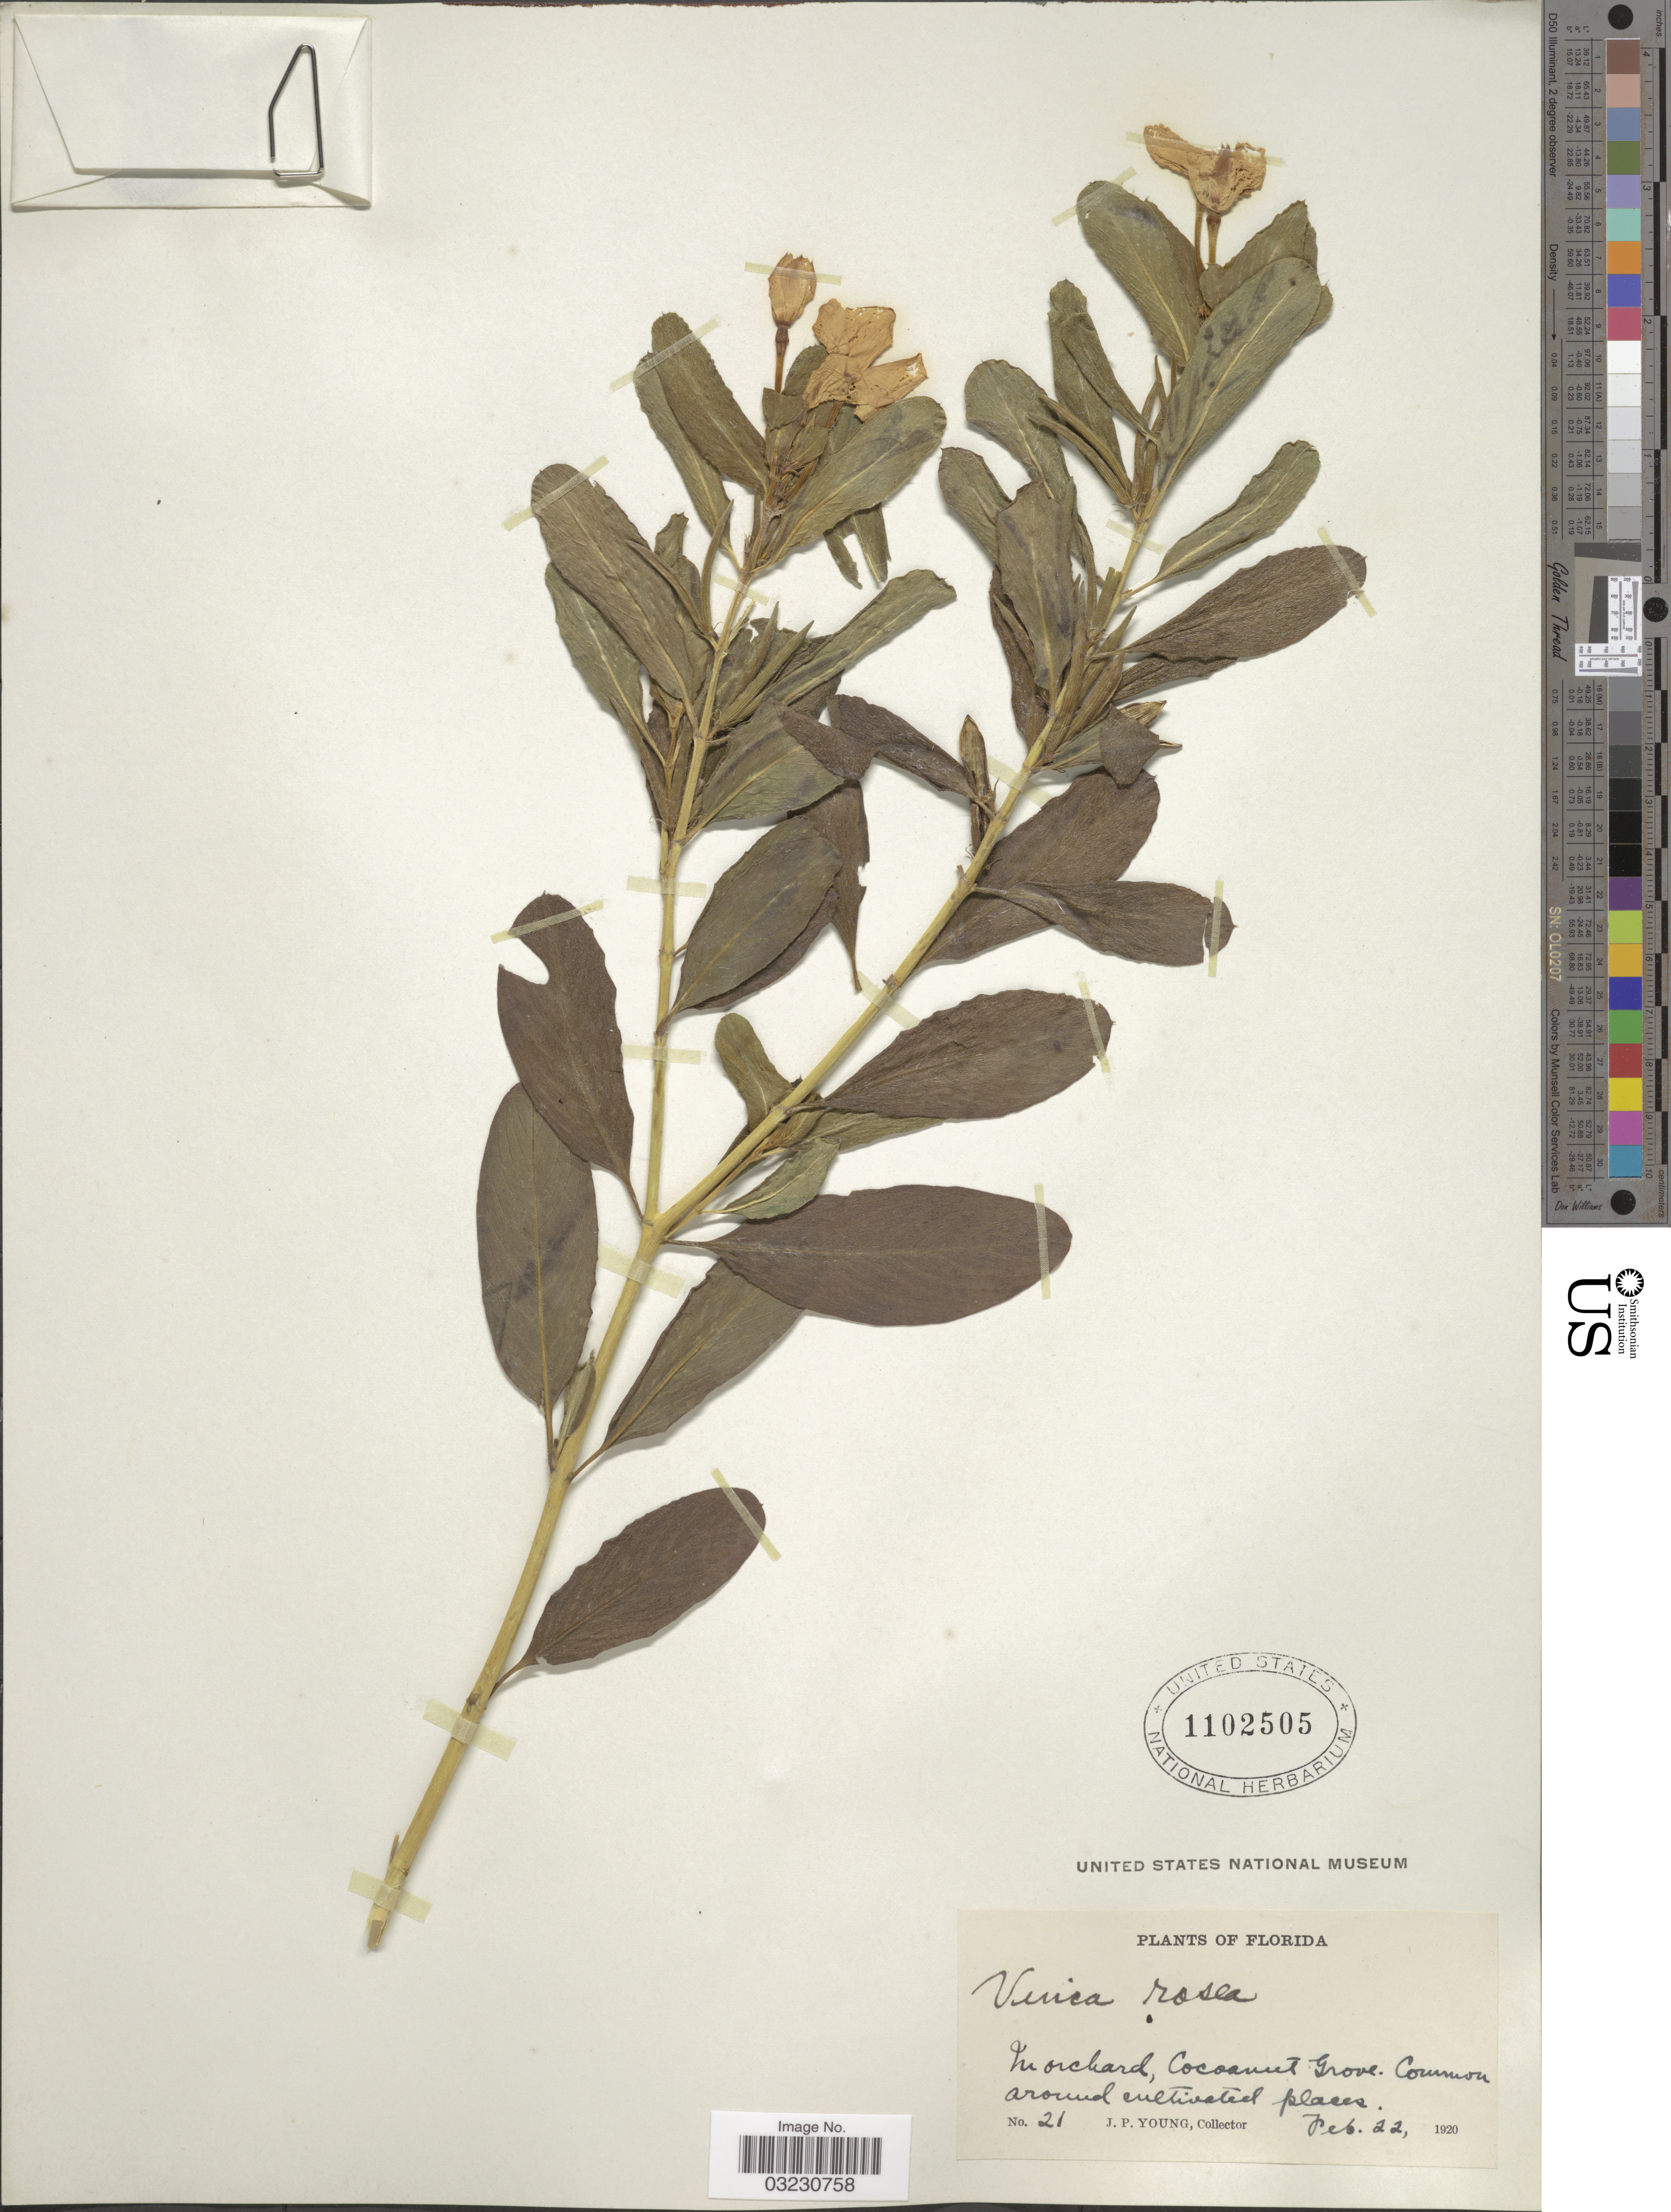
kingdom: Plantae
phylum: Tracheophyta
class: Magnoliopsida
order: Gentianales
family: Apocynaceae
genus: Catharanthus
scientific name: Catharanthus roseus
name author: (L.) G. Don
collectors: J. P. Young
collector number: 21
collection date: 1920-02-22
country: United States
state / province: Florida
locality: In orchard, Cocoanut Grove. Common around cultivated places.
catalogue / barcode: US 1102505